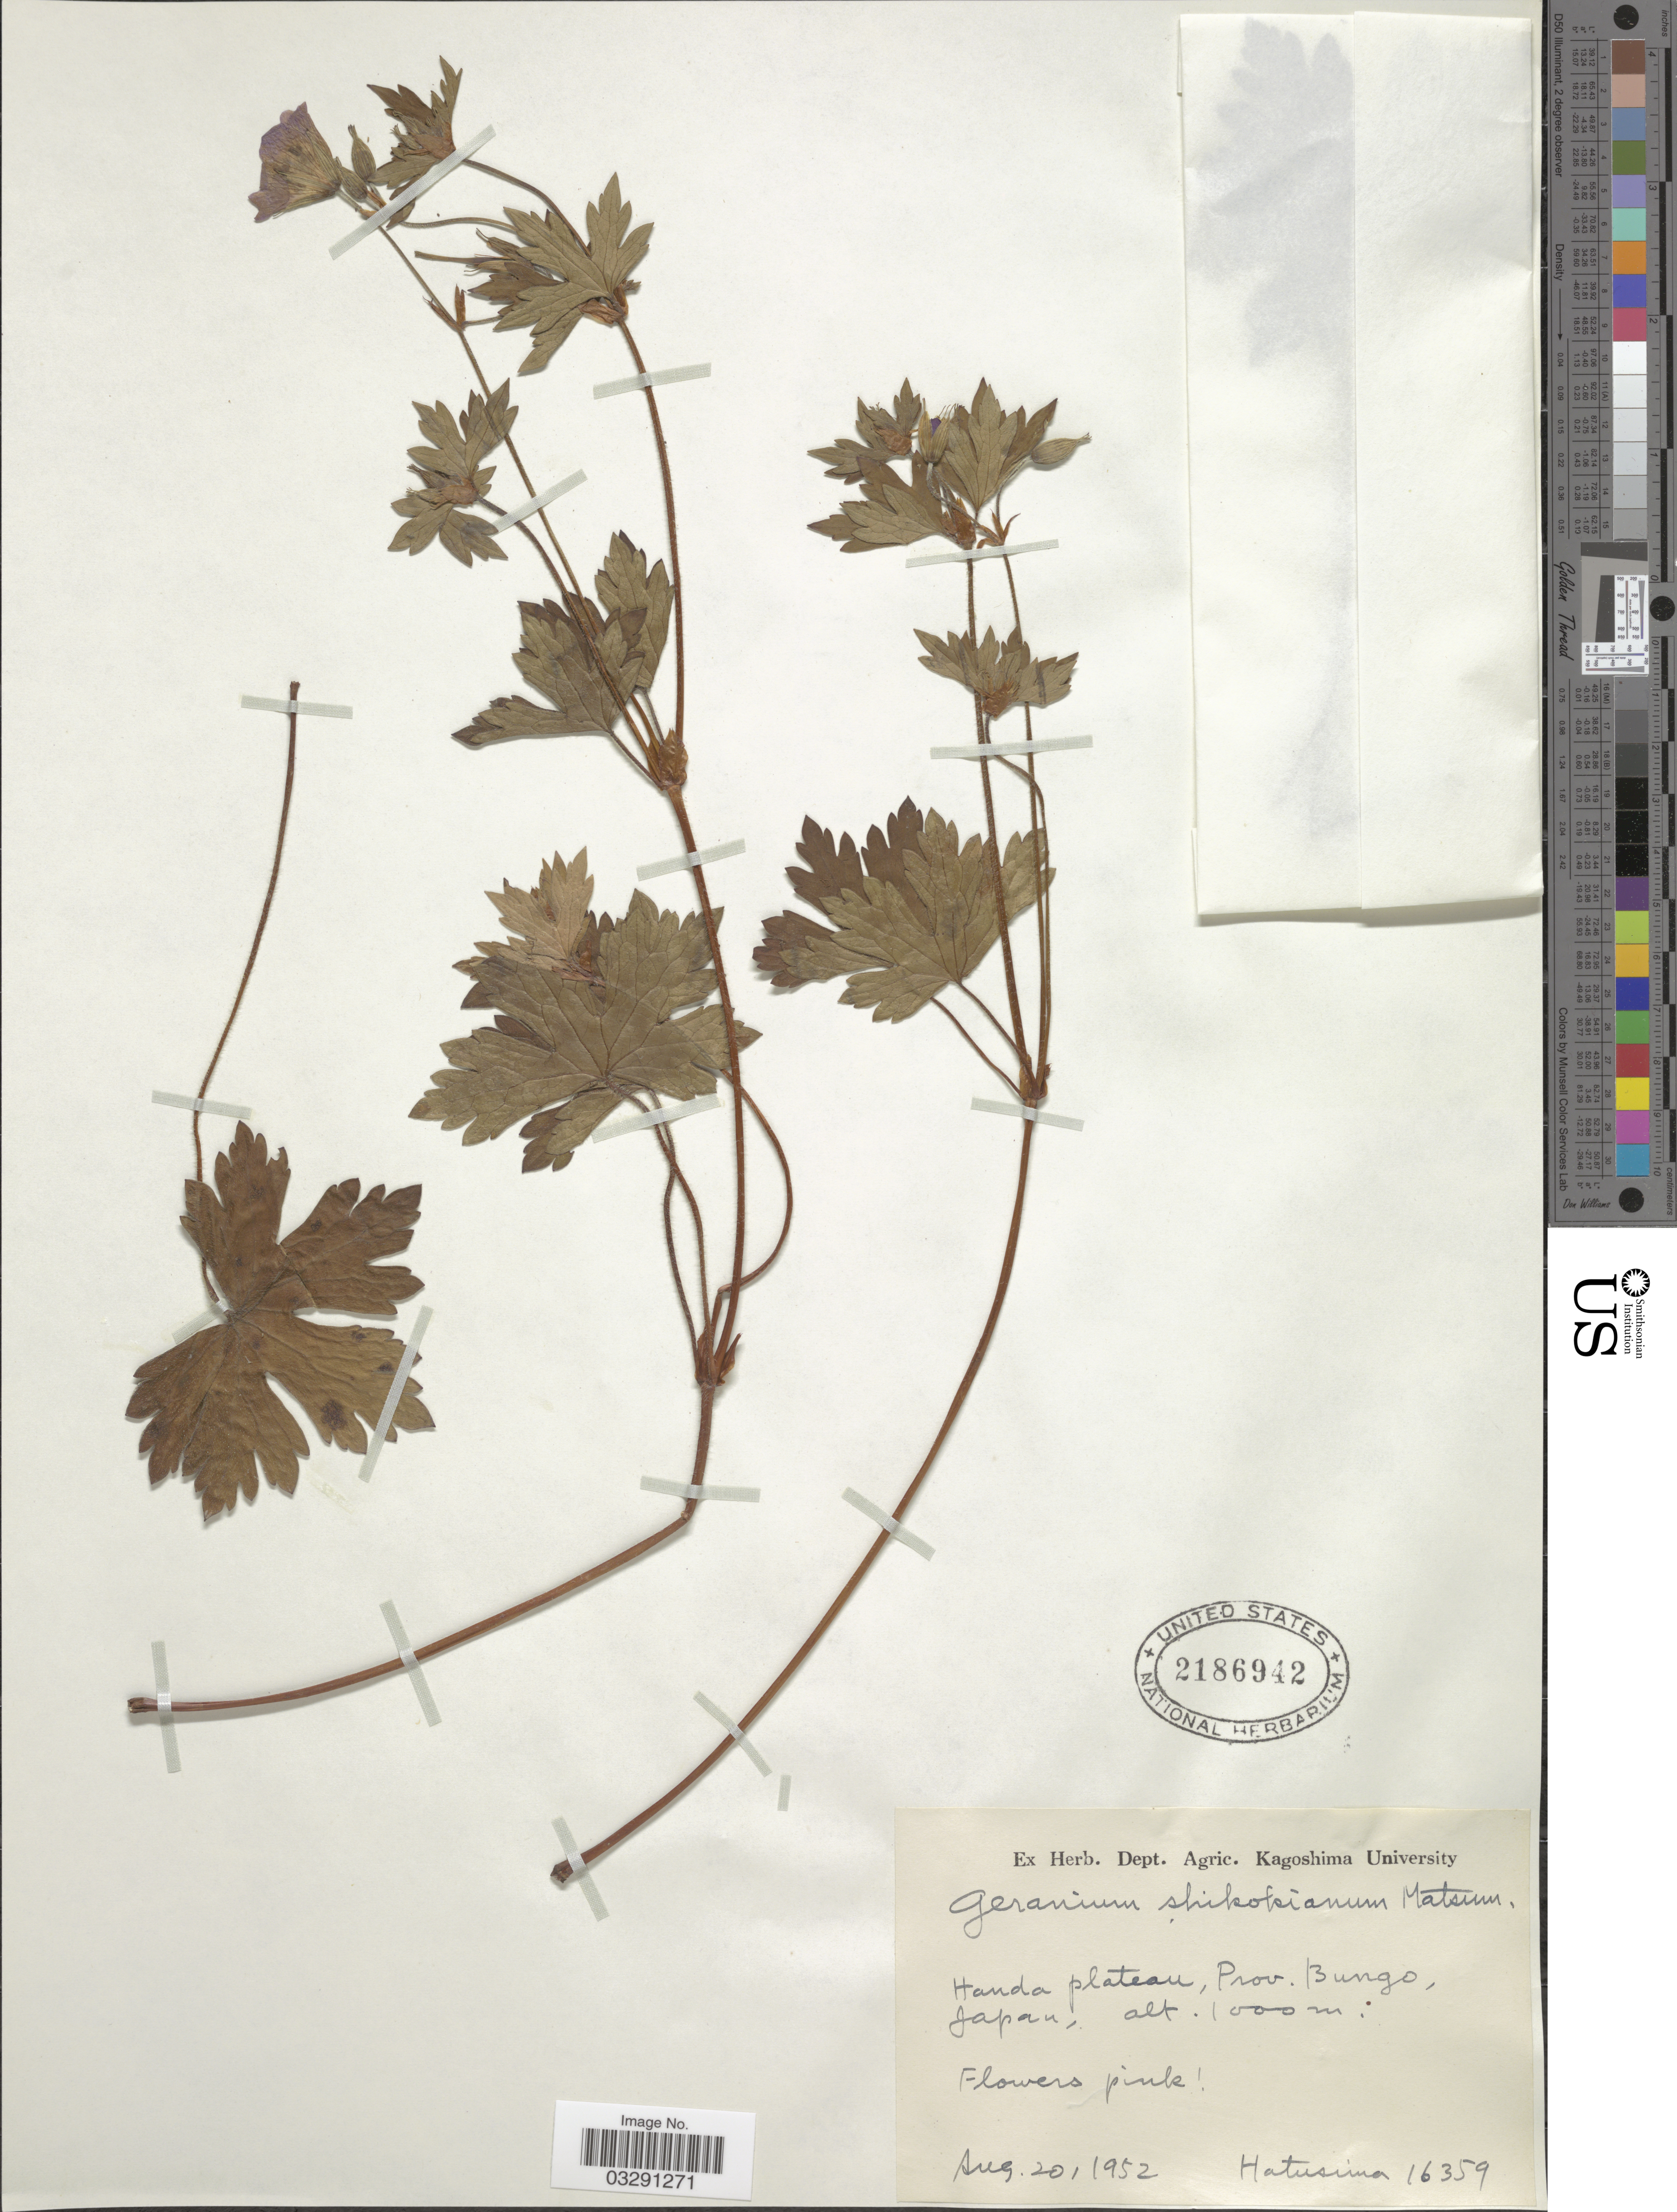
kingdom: Plantae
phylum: Tracheophyta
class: Magnoliopsida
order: Geraniales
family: Geraniaceae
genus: Geranium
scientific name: Geranium shikokianum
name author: Matsum.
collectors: -. Hatusima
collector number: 16359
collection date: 1952-08-20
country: Japan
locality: Handa plateau, Prov. Bungo.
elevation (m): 1000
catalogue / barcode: US 2186942